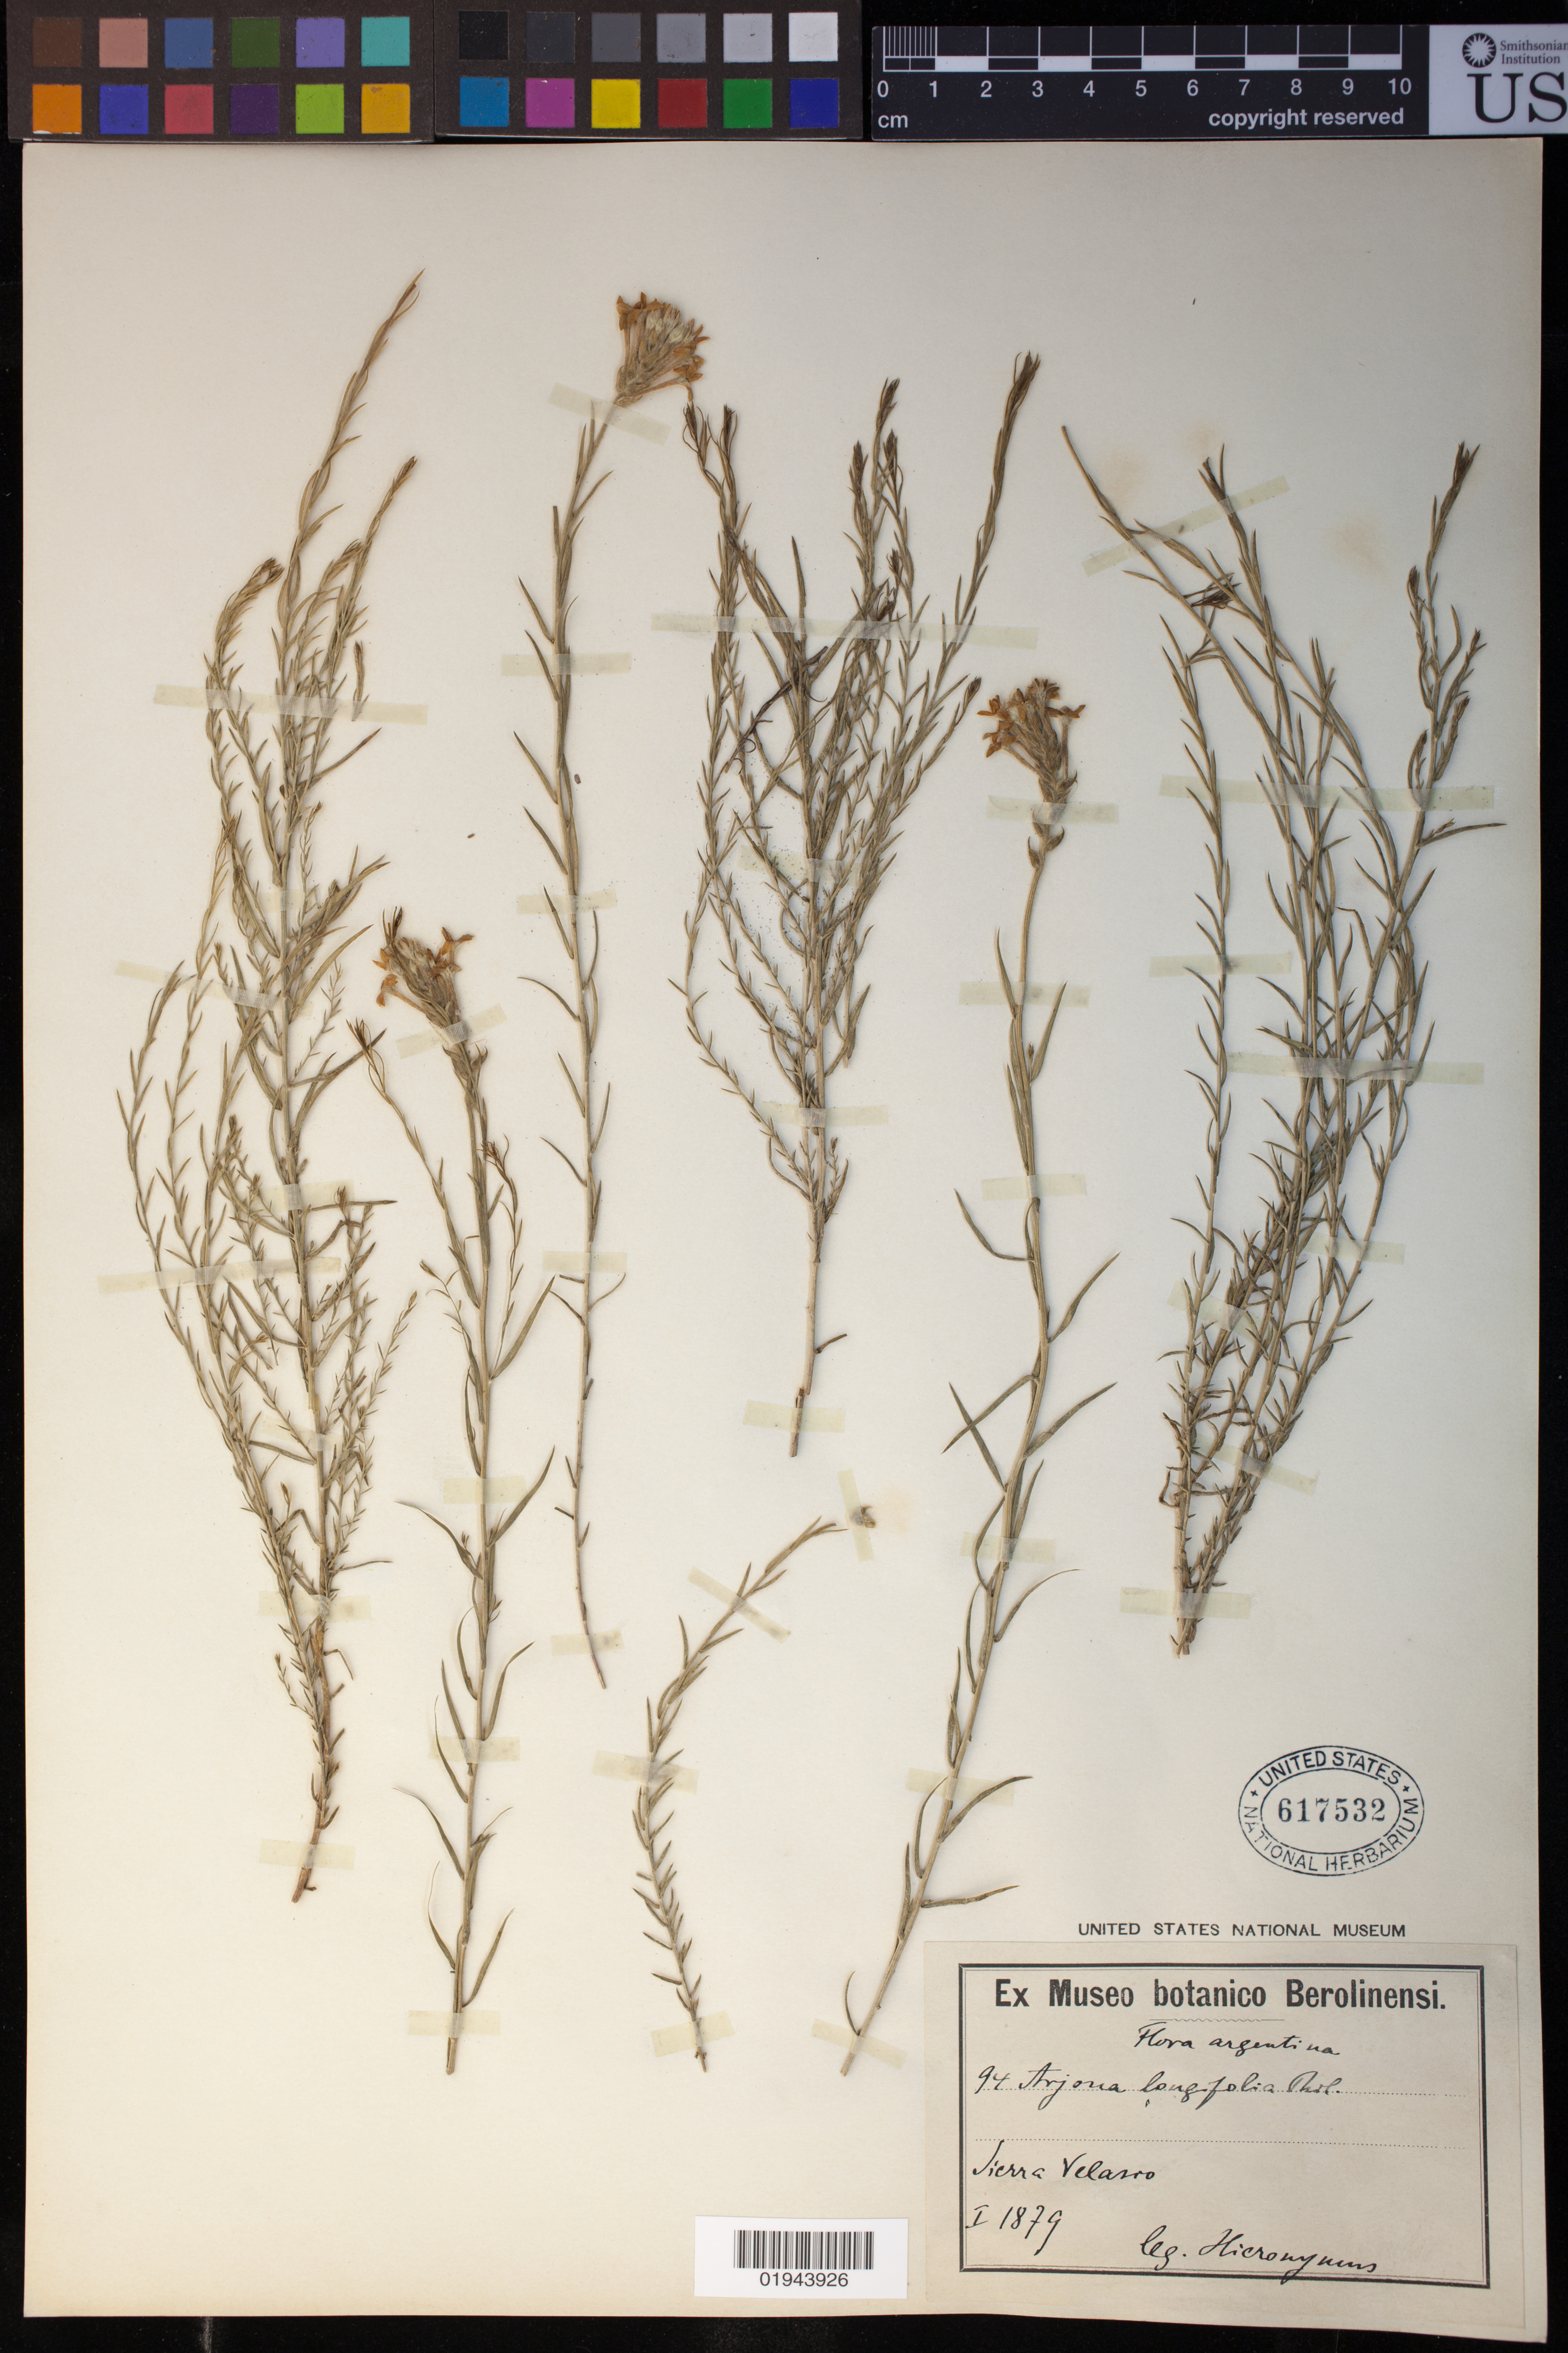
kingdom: Plantae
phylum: Tracheophyta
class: Magnoliopsida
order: Santalales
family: Schoepfiaceae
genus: Arjona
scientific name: Arjona longifolia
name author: Phil.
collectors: G. H. Hieronymus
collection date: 1879-01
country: Argentina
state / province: La Rioja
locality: Sierra Velasco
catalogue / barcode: US 617532